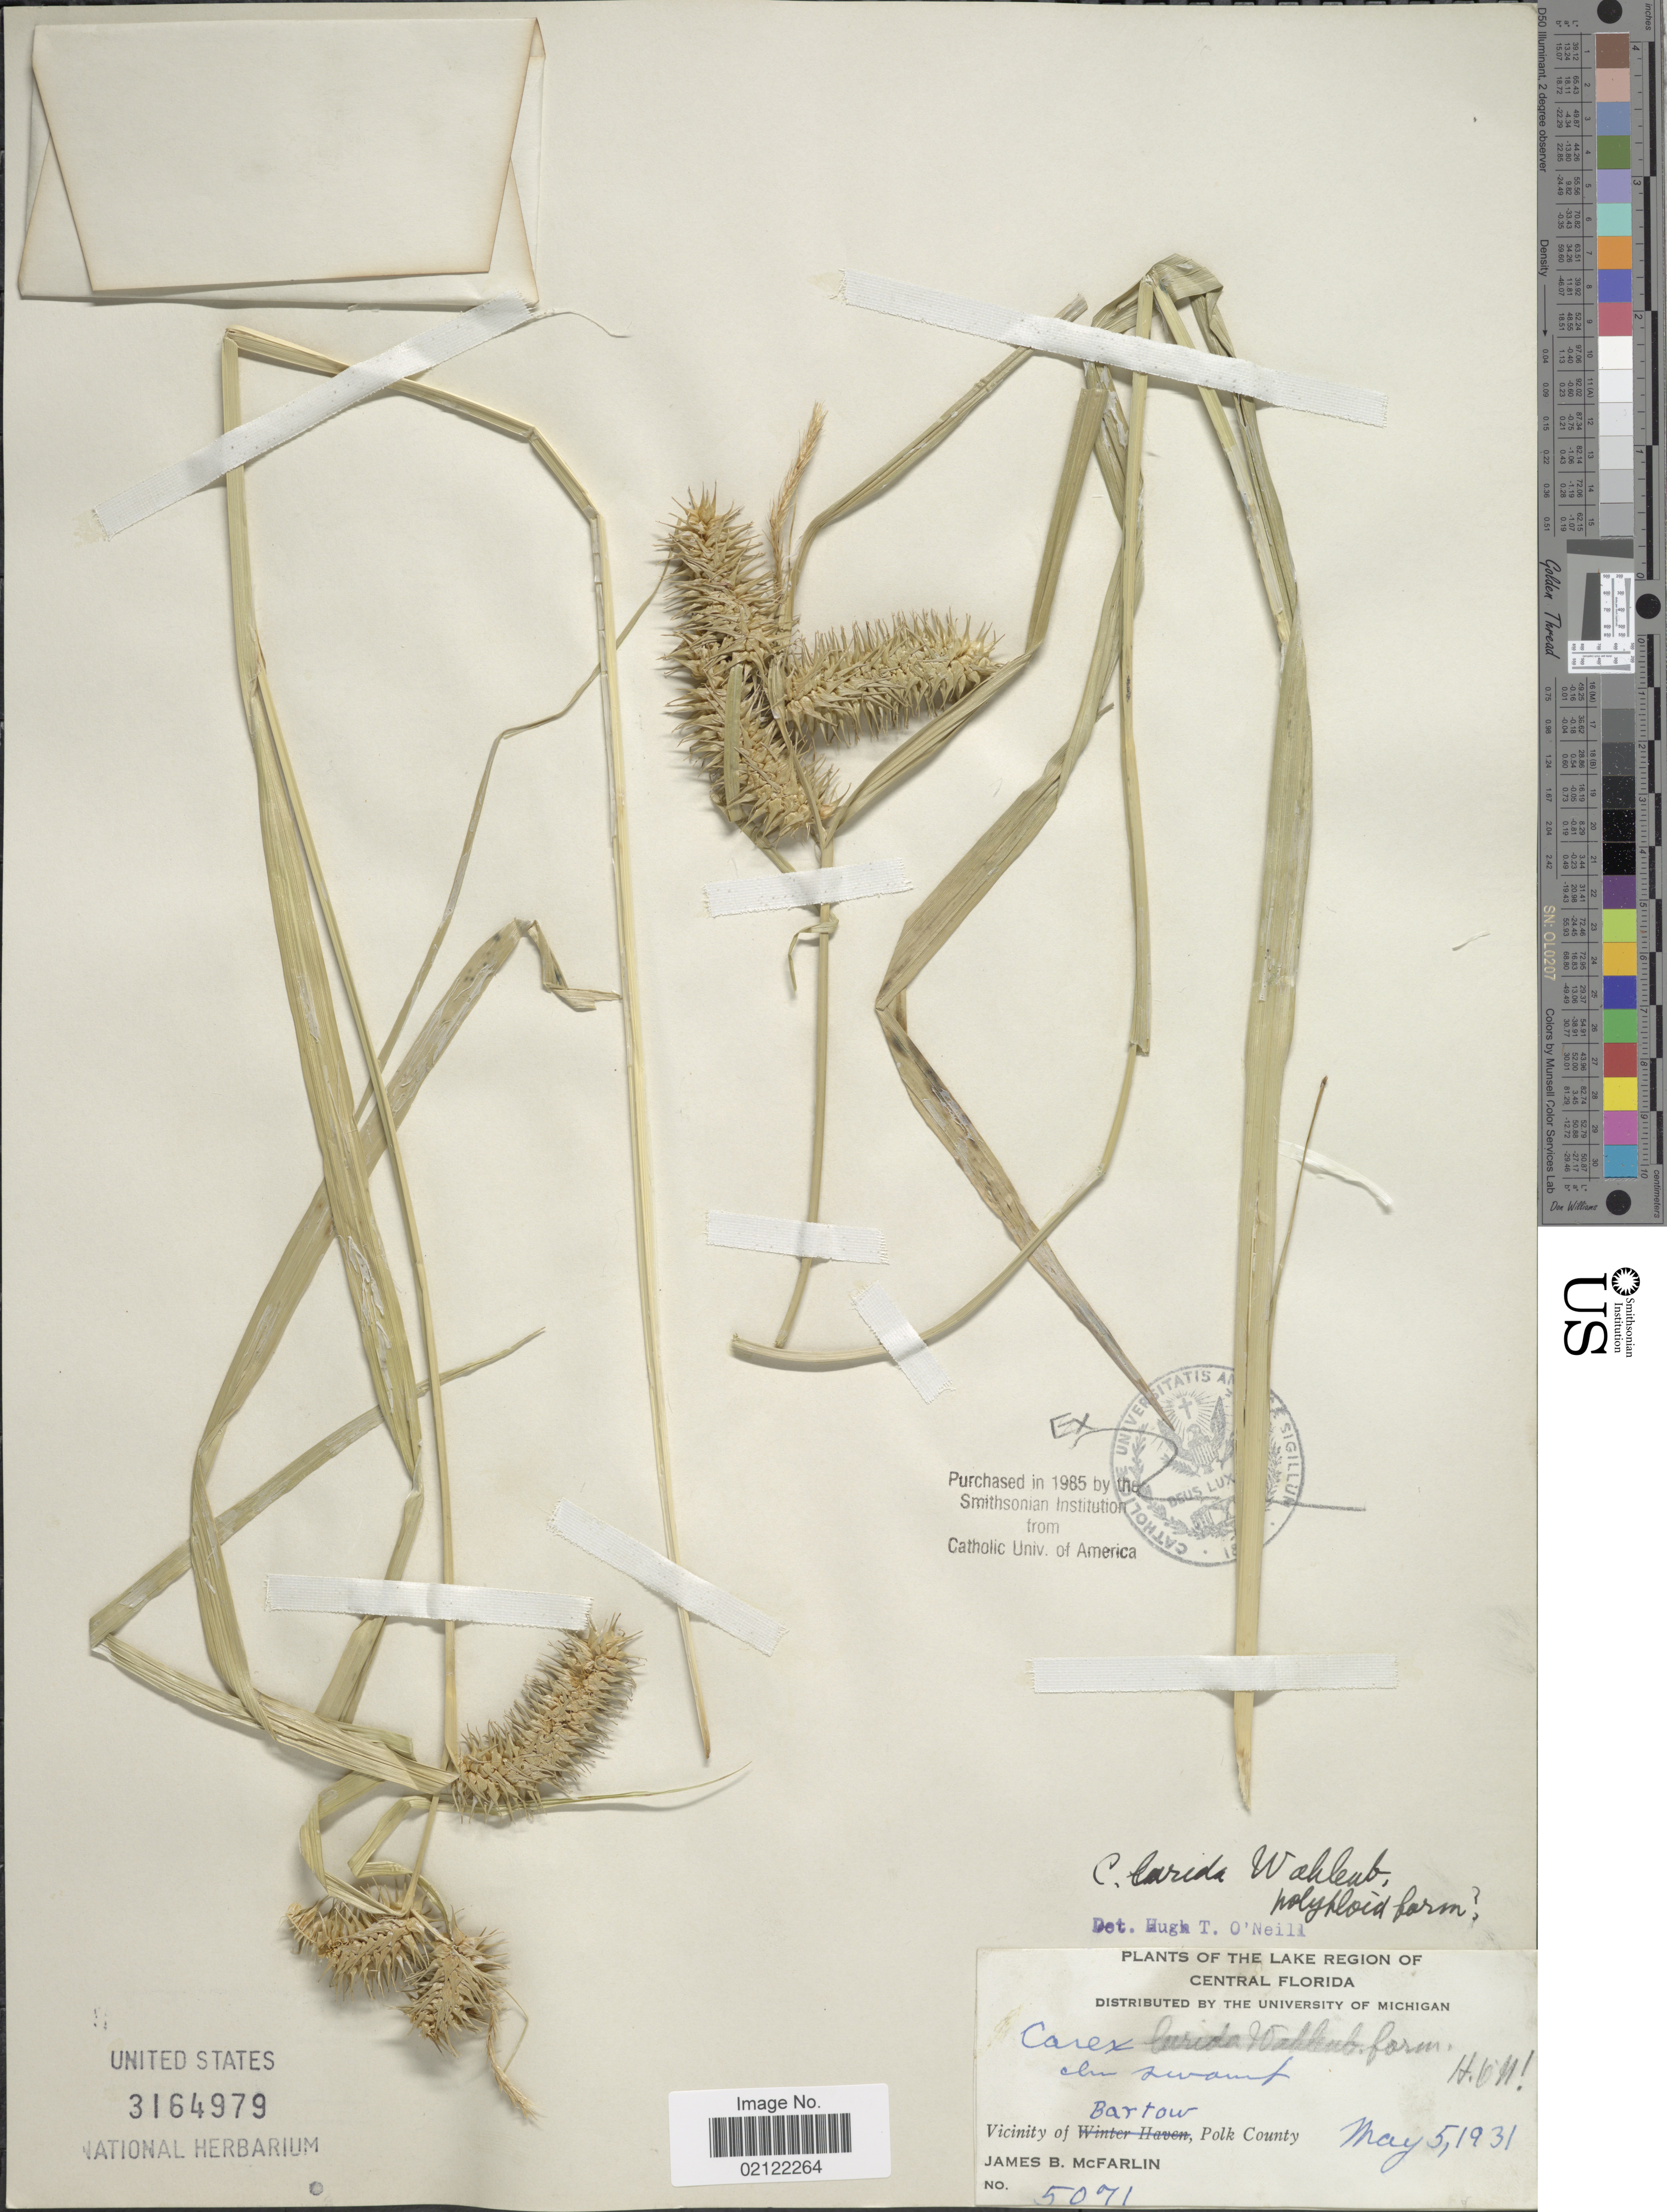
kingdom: Plantae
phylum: Tracheophyta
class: Liliopsida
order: Poales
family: Cyperaceae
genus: Carex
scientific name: Carex lurida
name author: Wahlenb.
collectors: J. McFarlin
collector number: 5071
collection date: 1931-05-05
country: United States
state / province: Florida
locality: Lake Region of Central Florida. Vicinity of Bartow, Polk County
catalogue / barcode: US 3164979